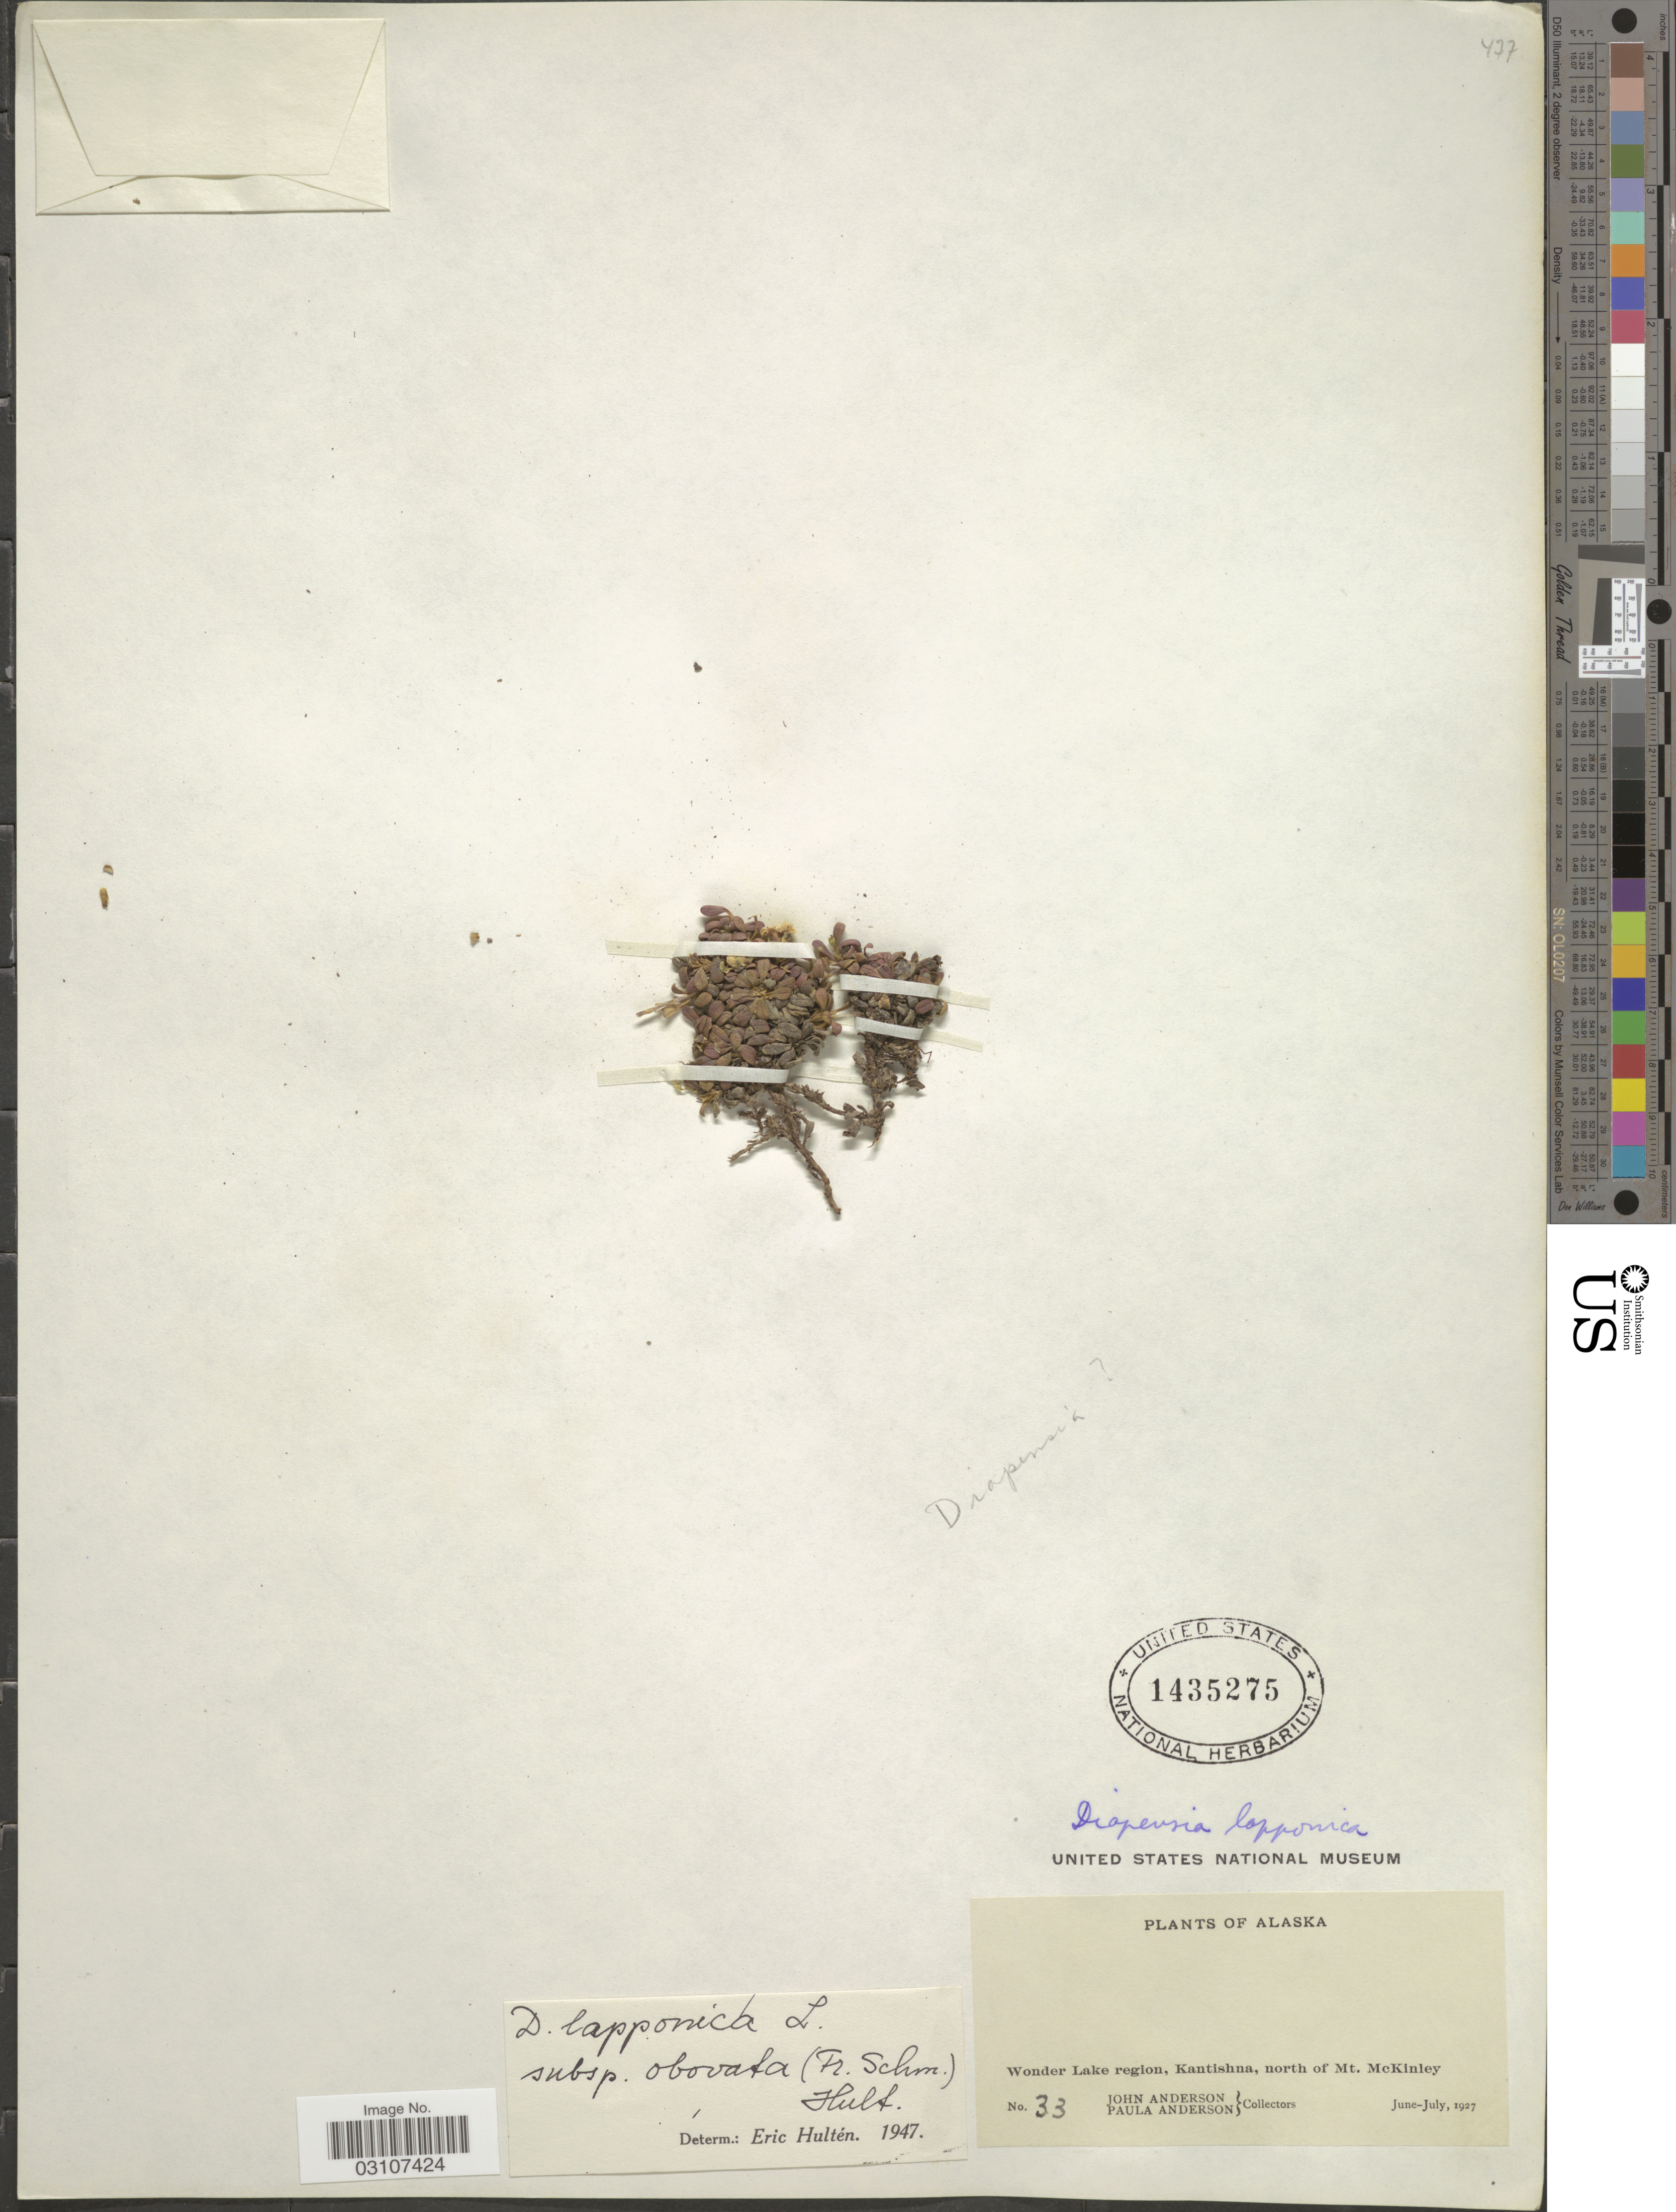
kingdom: Plantae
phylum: Tracheophyta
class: Magnoliopsida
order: Ericales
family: Diapensiaceae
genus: Diapensia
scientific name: Diapensia lapponica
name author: L.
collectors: J. Anderson & P. Anderson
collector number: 33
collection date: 1927-06/1927-07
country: United States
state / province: Alaska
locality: Wonder Lake region, Kantishna, north of Mt. McKinley.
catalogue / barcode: US 1435275